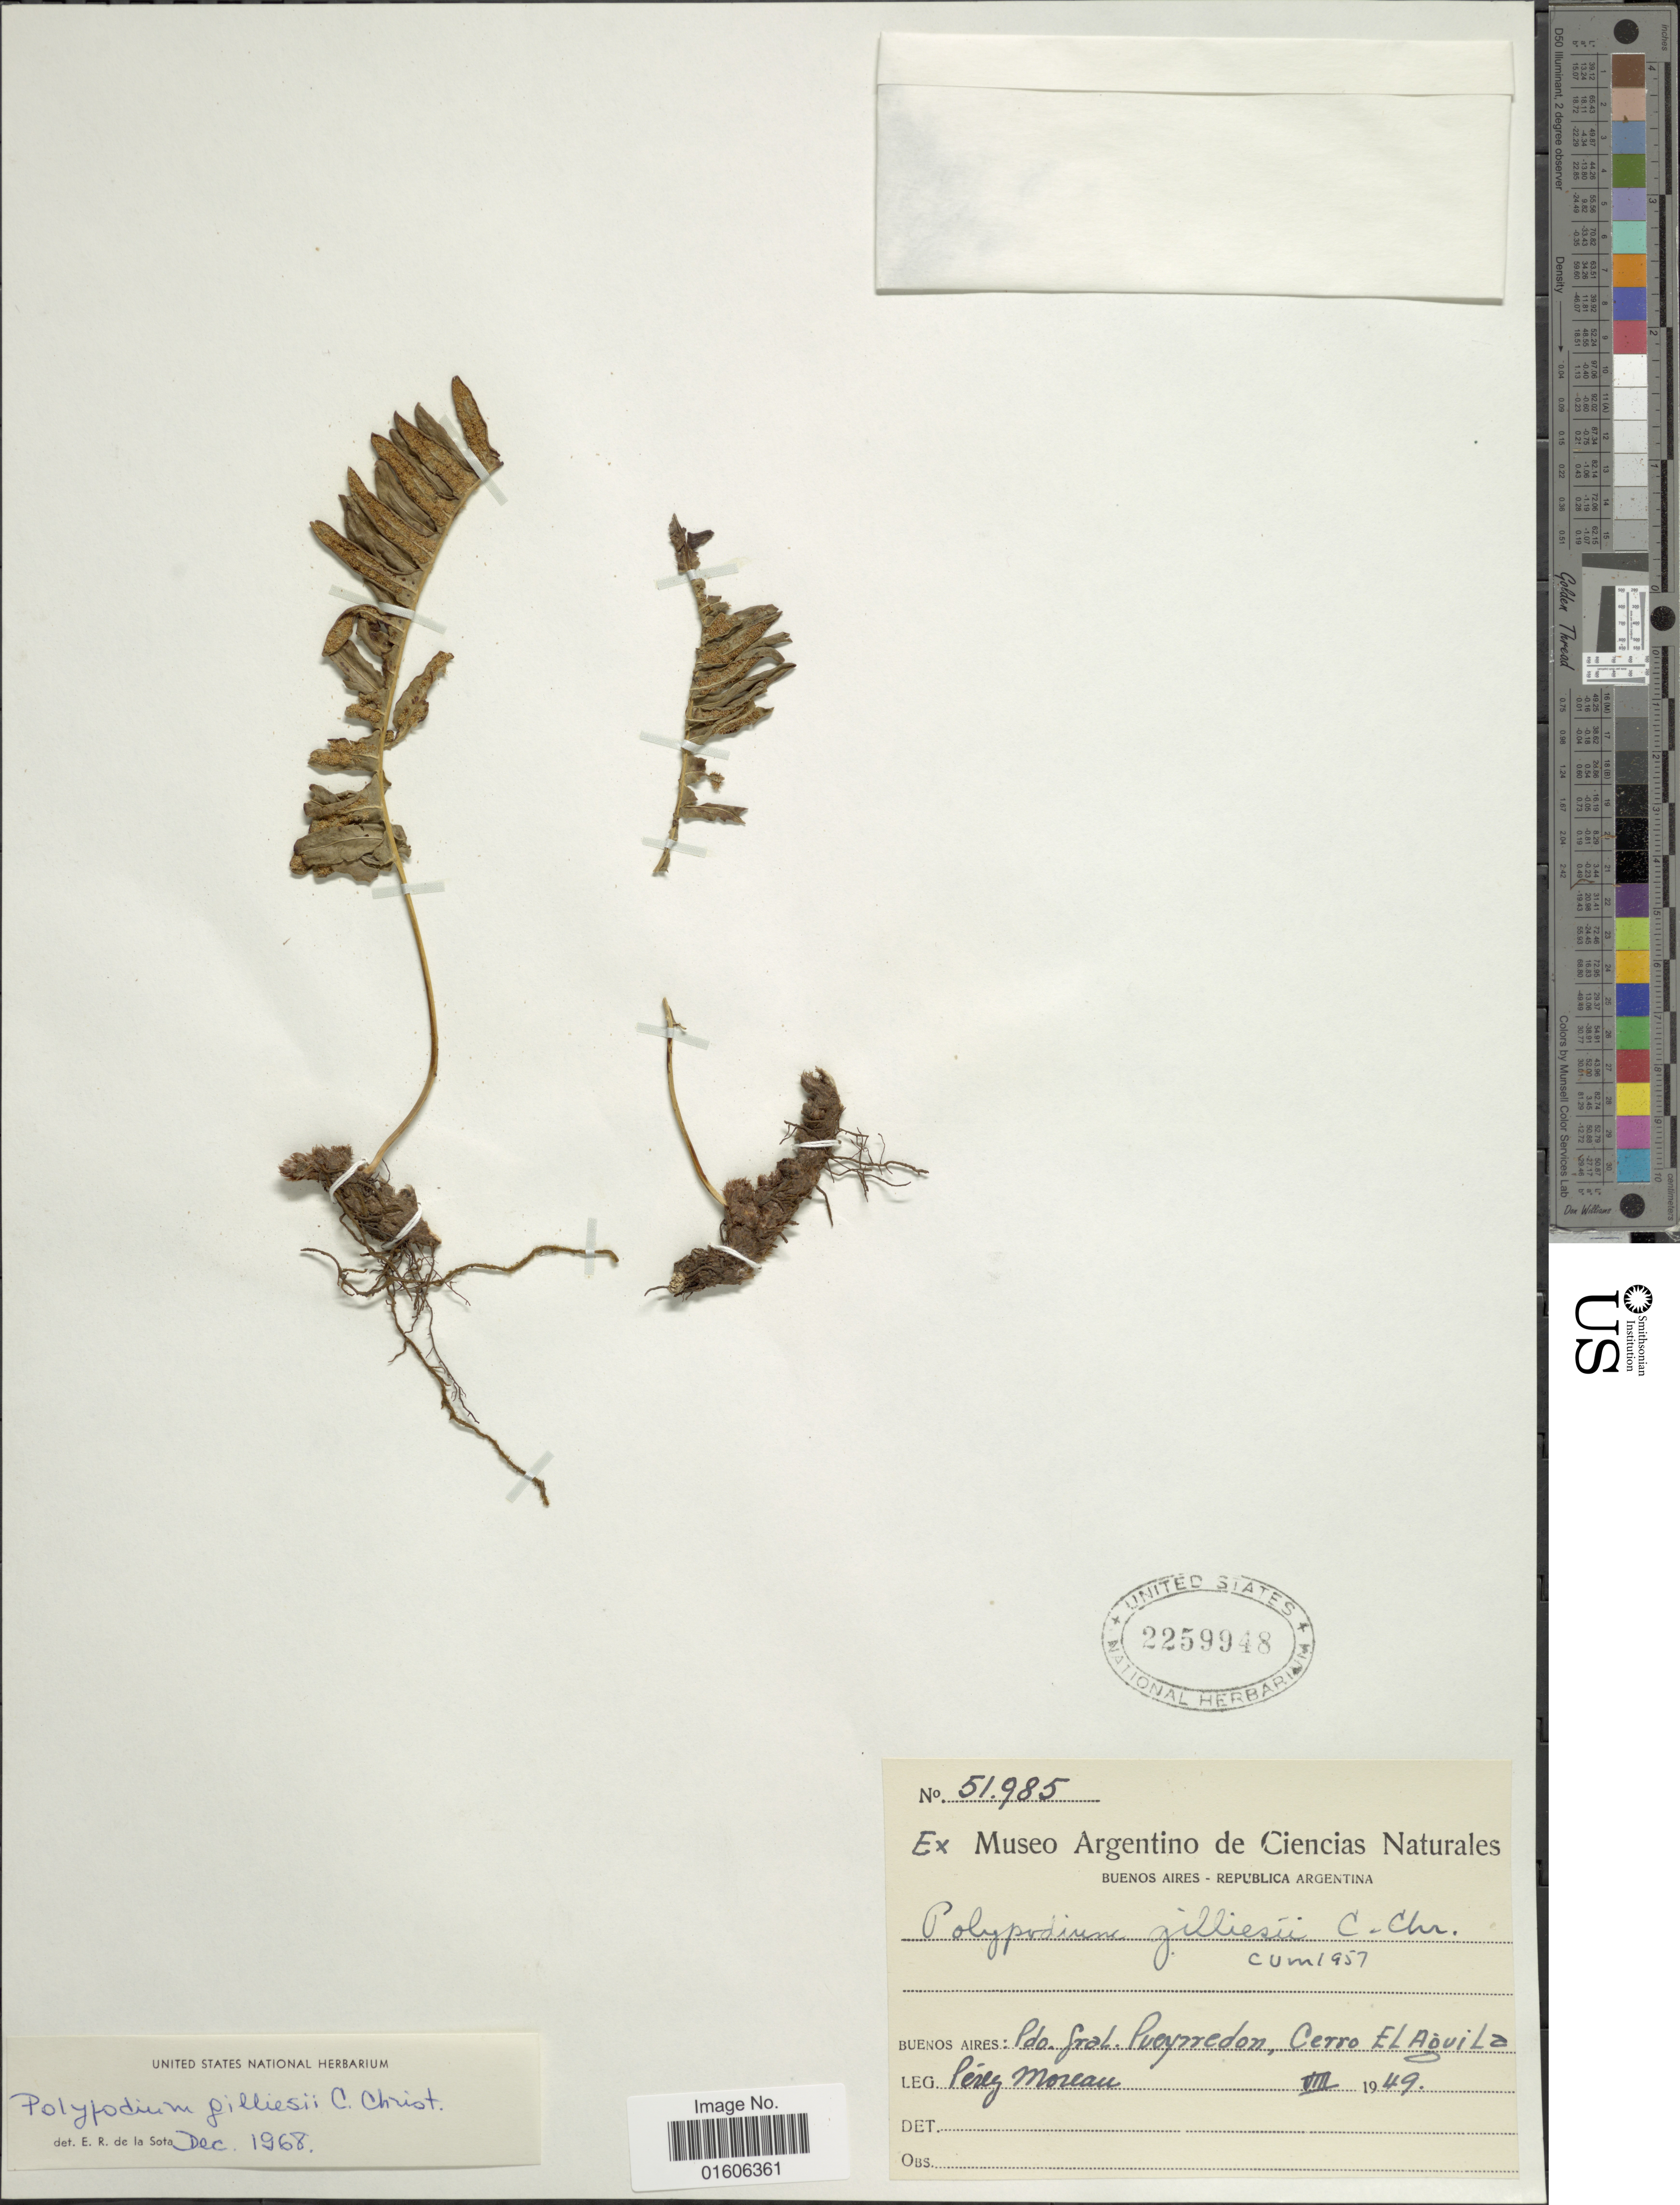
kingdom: Plantae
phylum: Tracheophyta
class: Polypodiopsida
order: Polypodiales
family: Polypodiaceae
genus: Serpocaulon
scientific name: Serpocaulon gilliesii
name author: (C. Chr.) A.R. Sm.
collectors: P. Moreau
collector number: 51985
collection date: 1949-08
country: Argentina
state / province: Buenos Aires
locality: Buenos Aires: Pdo. Gral. Pueyrredon, Cerro El Aguila.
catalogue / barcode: US 2259948